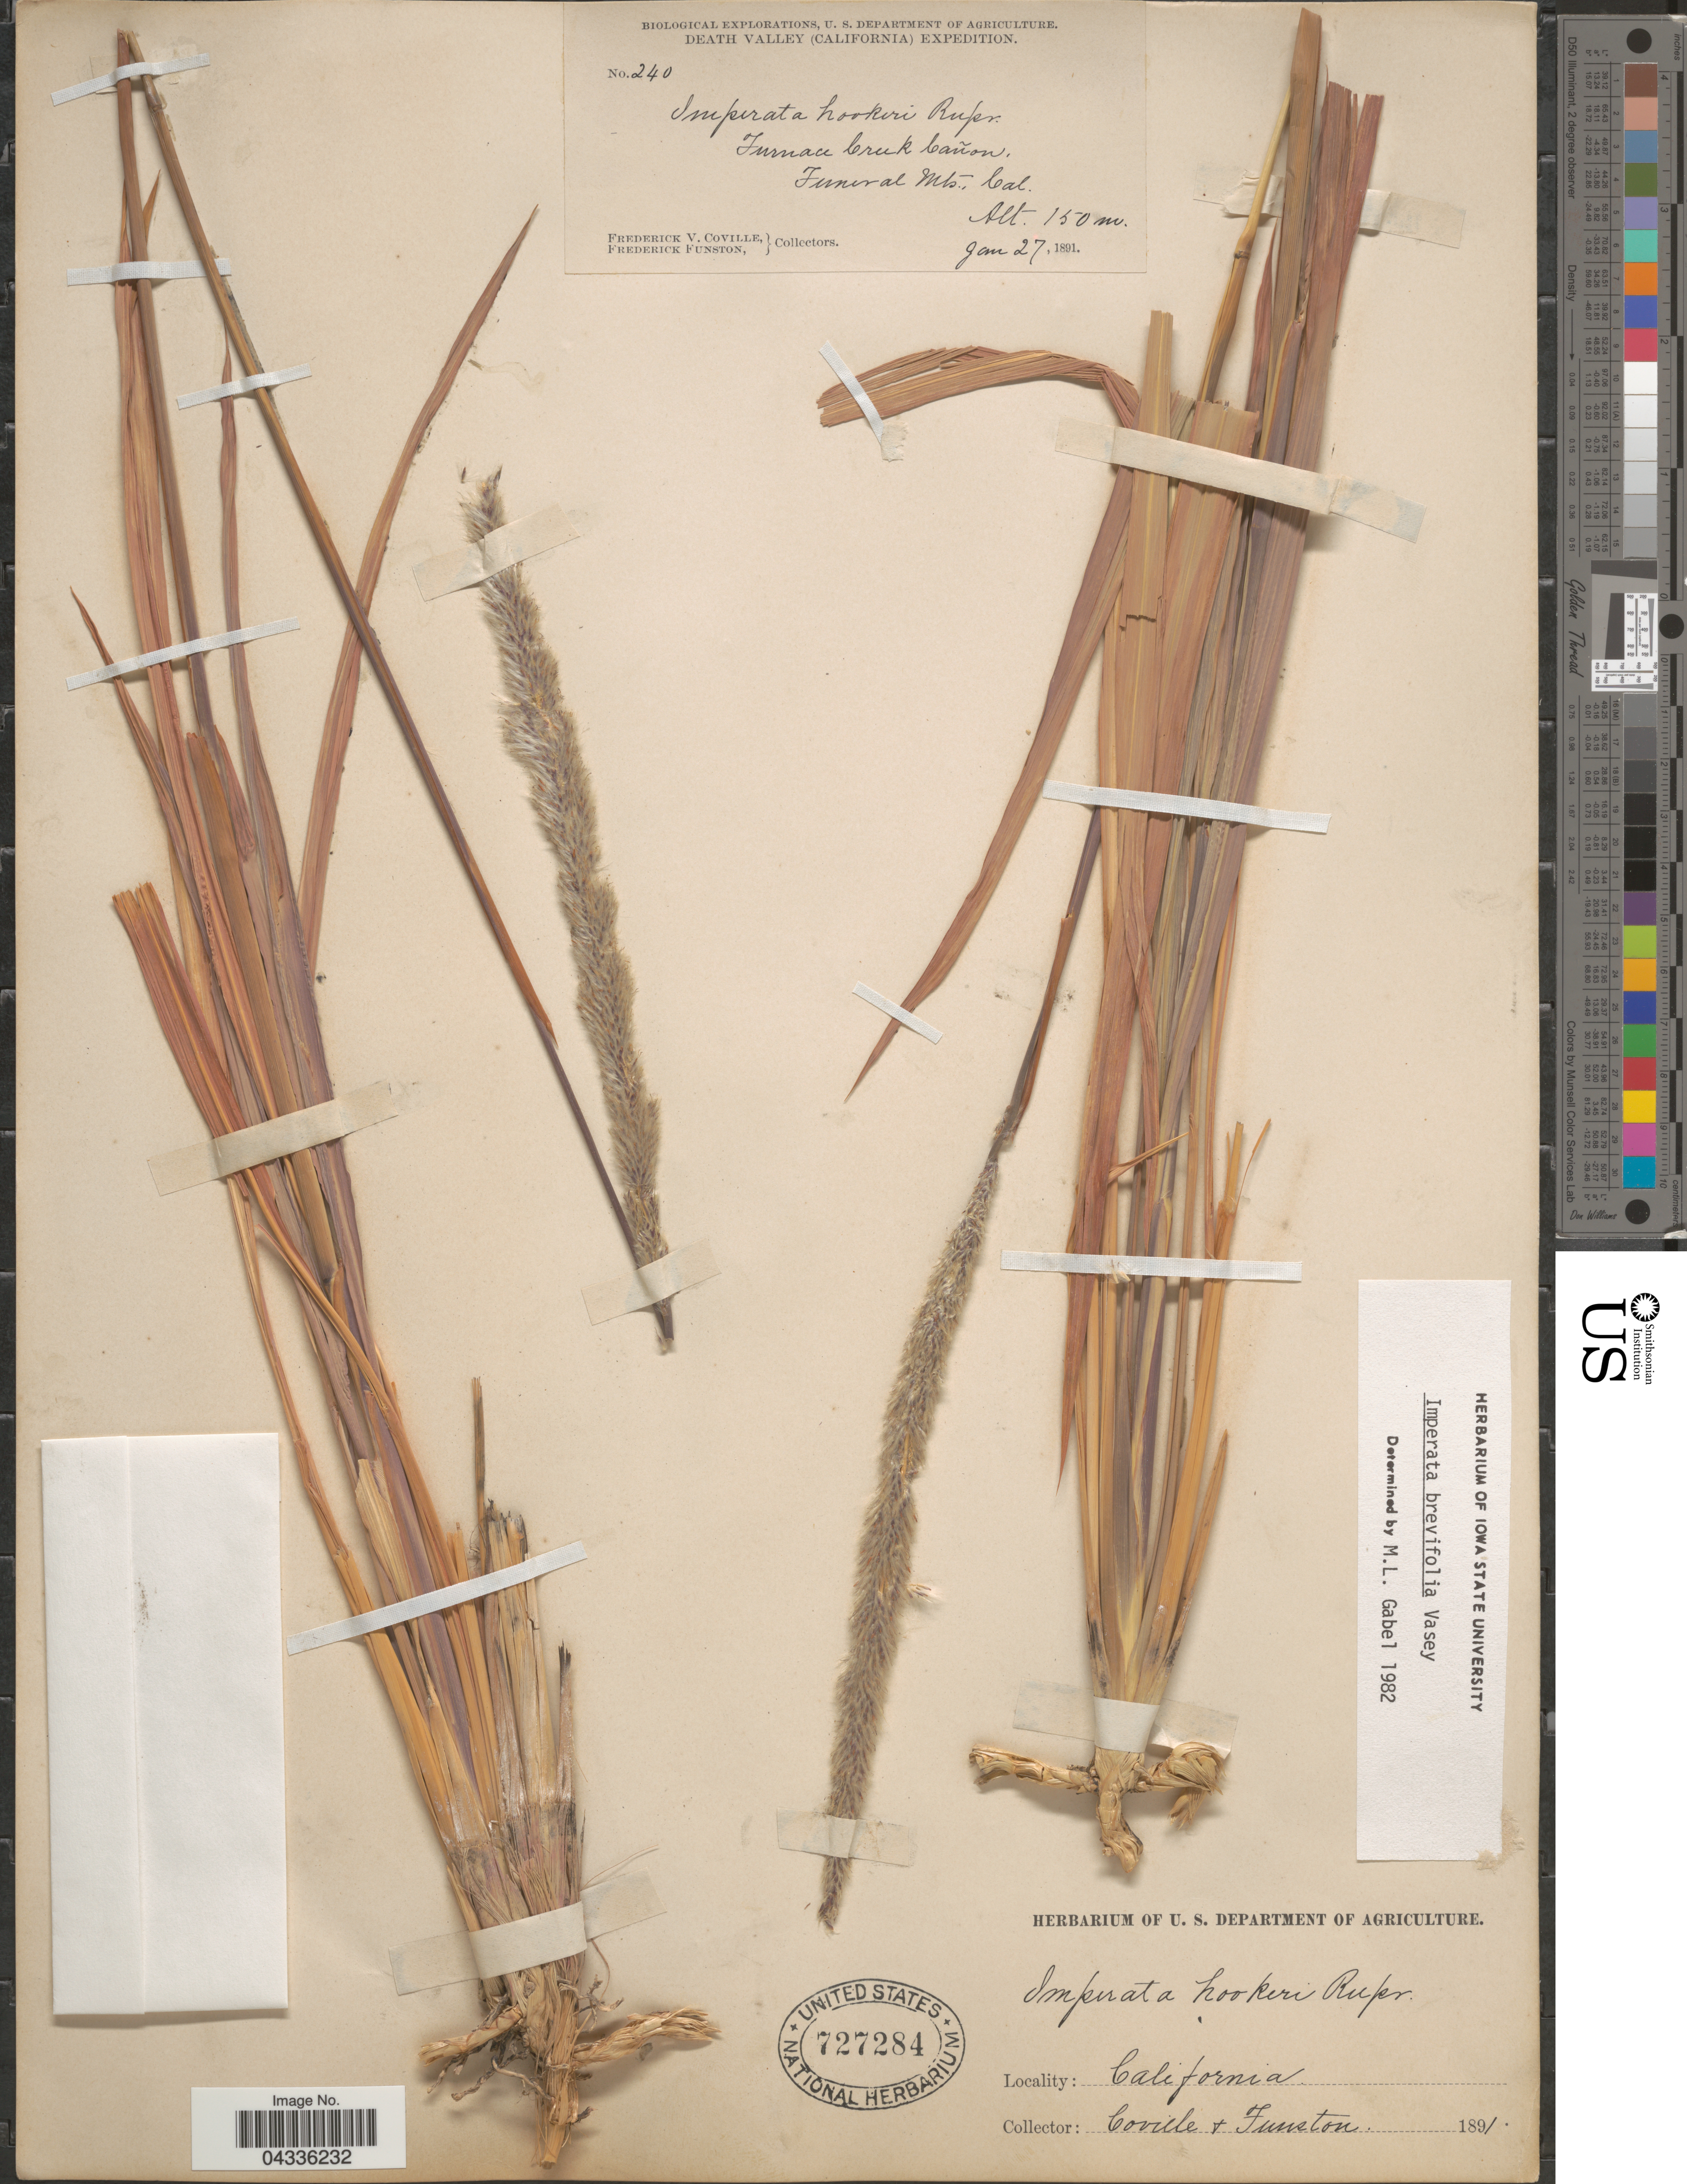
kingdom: Plantae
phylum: Tracheophyta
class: Liliopsida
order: Poales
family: Poaceae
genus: Imperata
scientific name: Imperata brevifolia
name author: Vasey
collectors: F. V. Coville & F. Funston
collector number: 240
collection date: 1891-01-27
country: United States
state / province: California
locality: Biological Explorations. Death Valley (California) Expedition. Furnace Creek Cañon, Funeral Mts.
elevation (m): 150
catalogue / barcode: US 727284